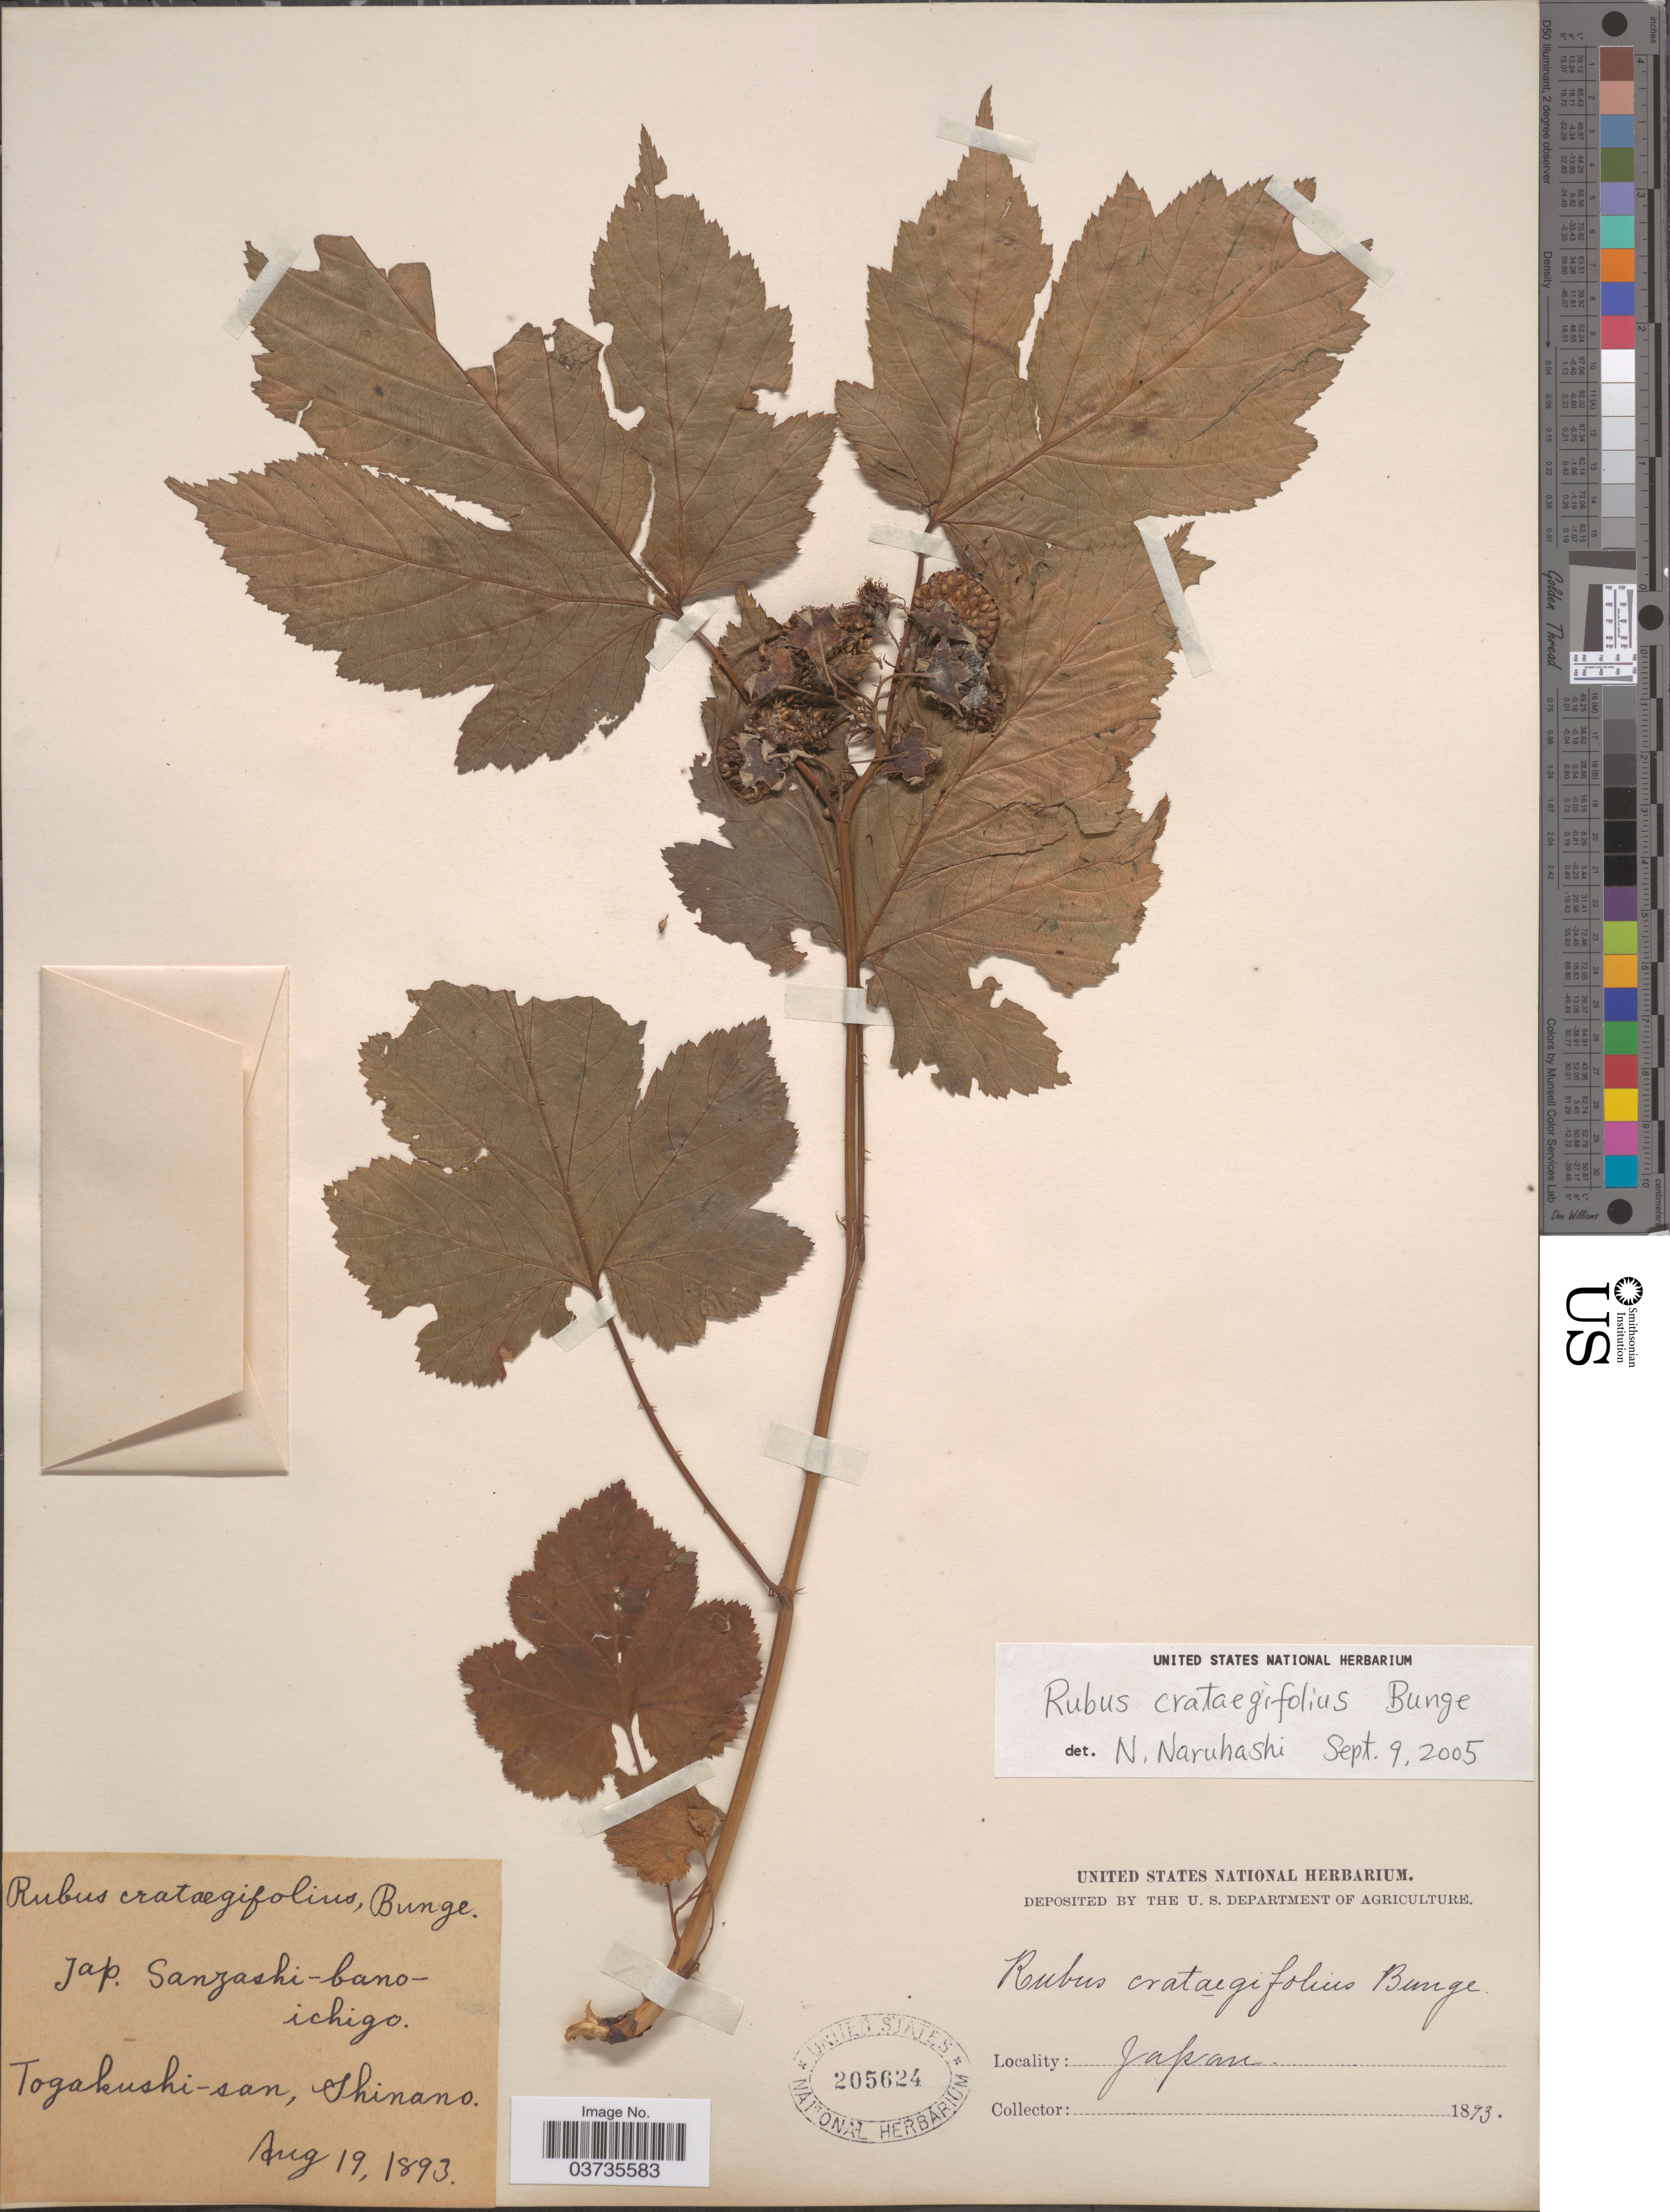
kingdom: Plantae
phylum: Tracheophyta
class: Magnoliopsida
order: Rosales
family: Rosaceae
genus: Rubus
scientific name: Rubus crataegifolius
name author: Bunge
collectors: ex herb. United States National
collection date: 1893-08-19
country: Japan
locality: Togakushi-san, Shinano.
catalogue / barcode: US 205624